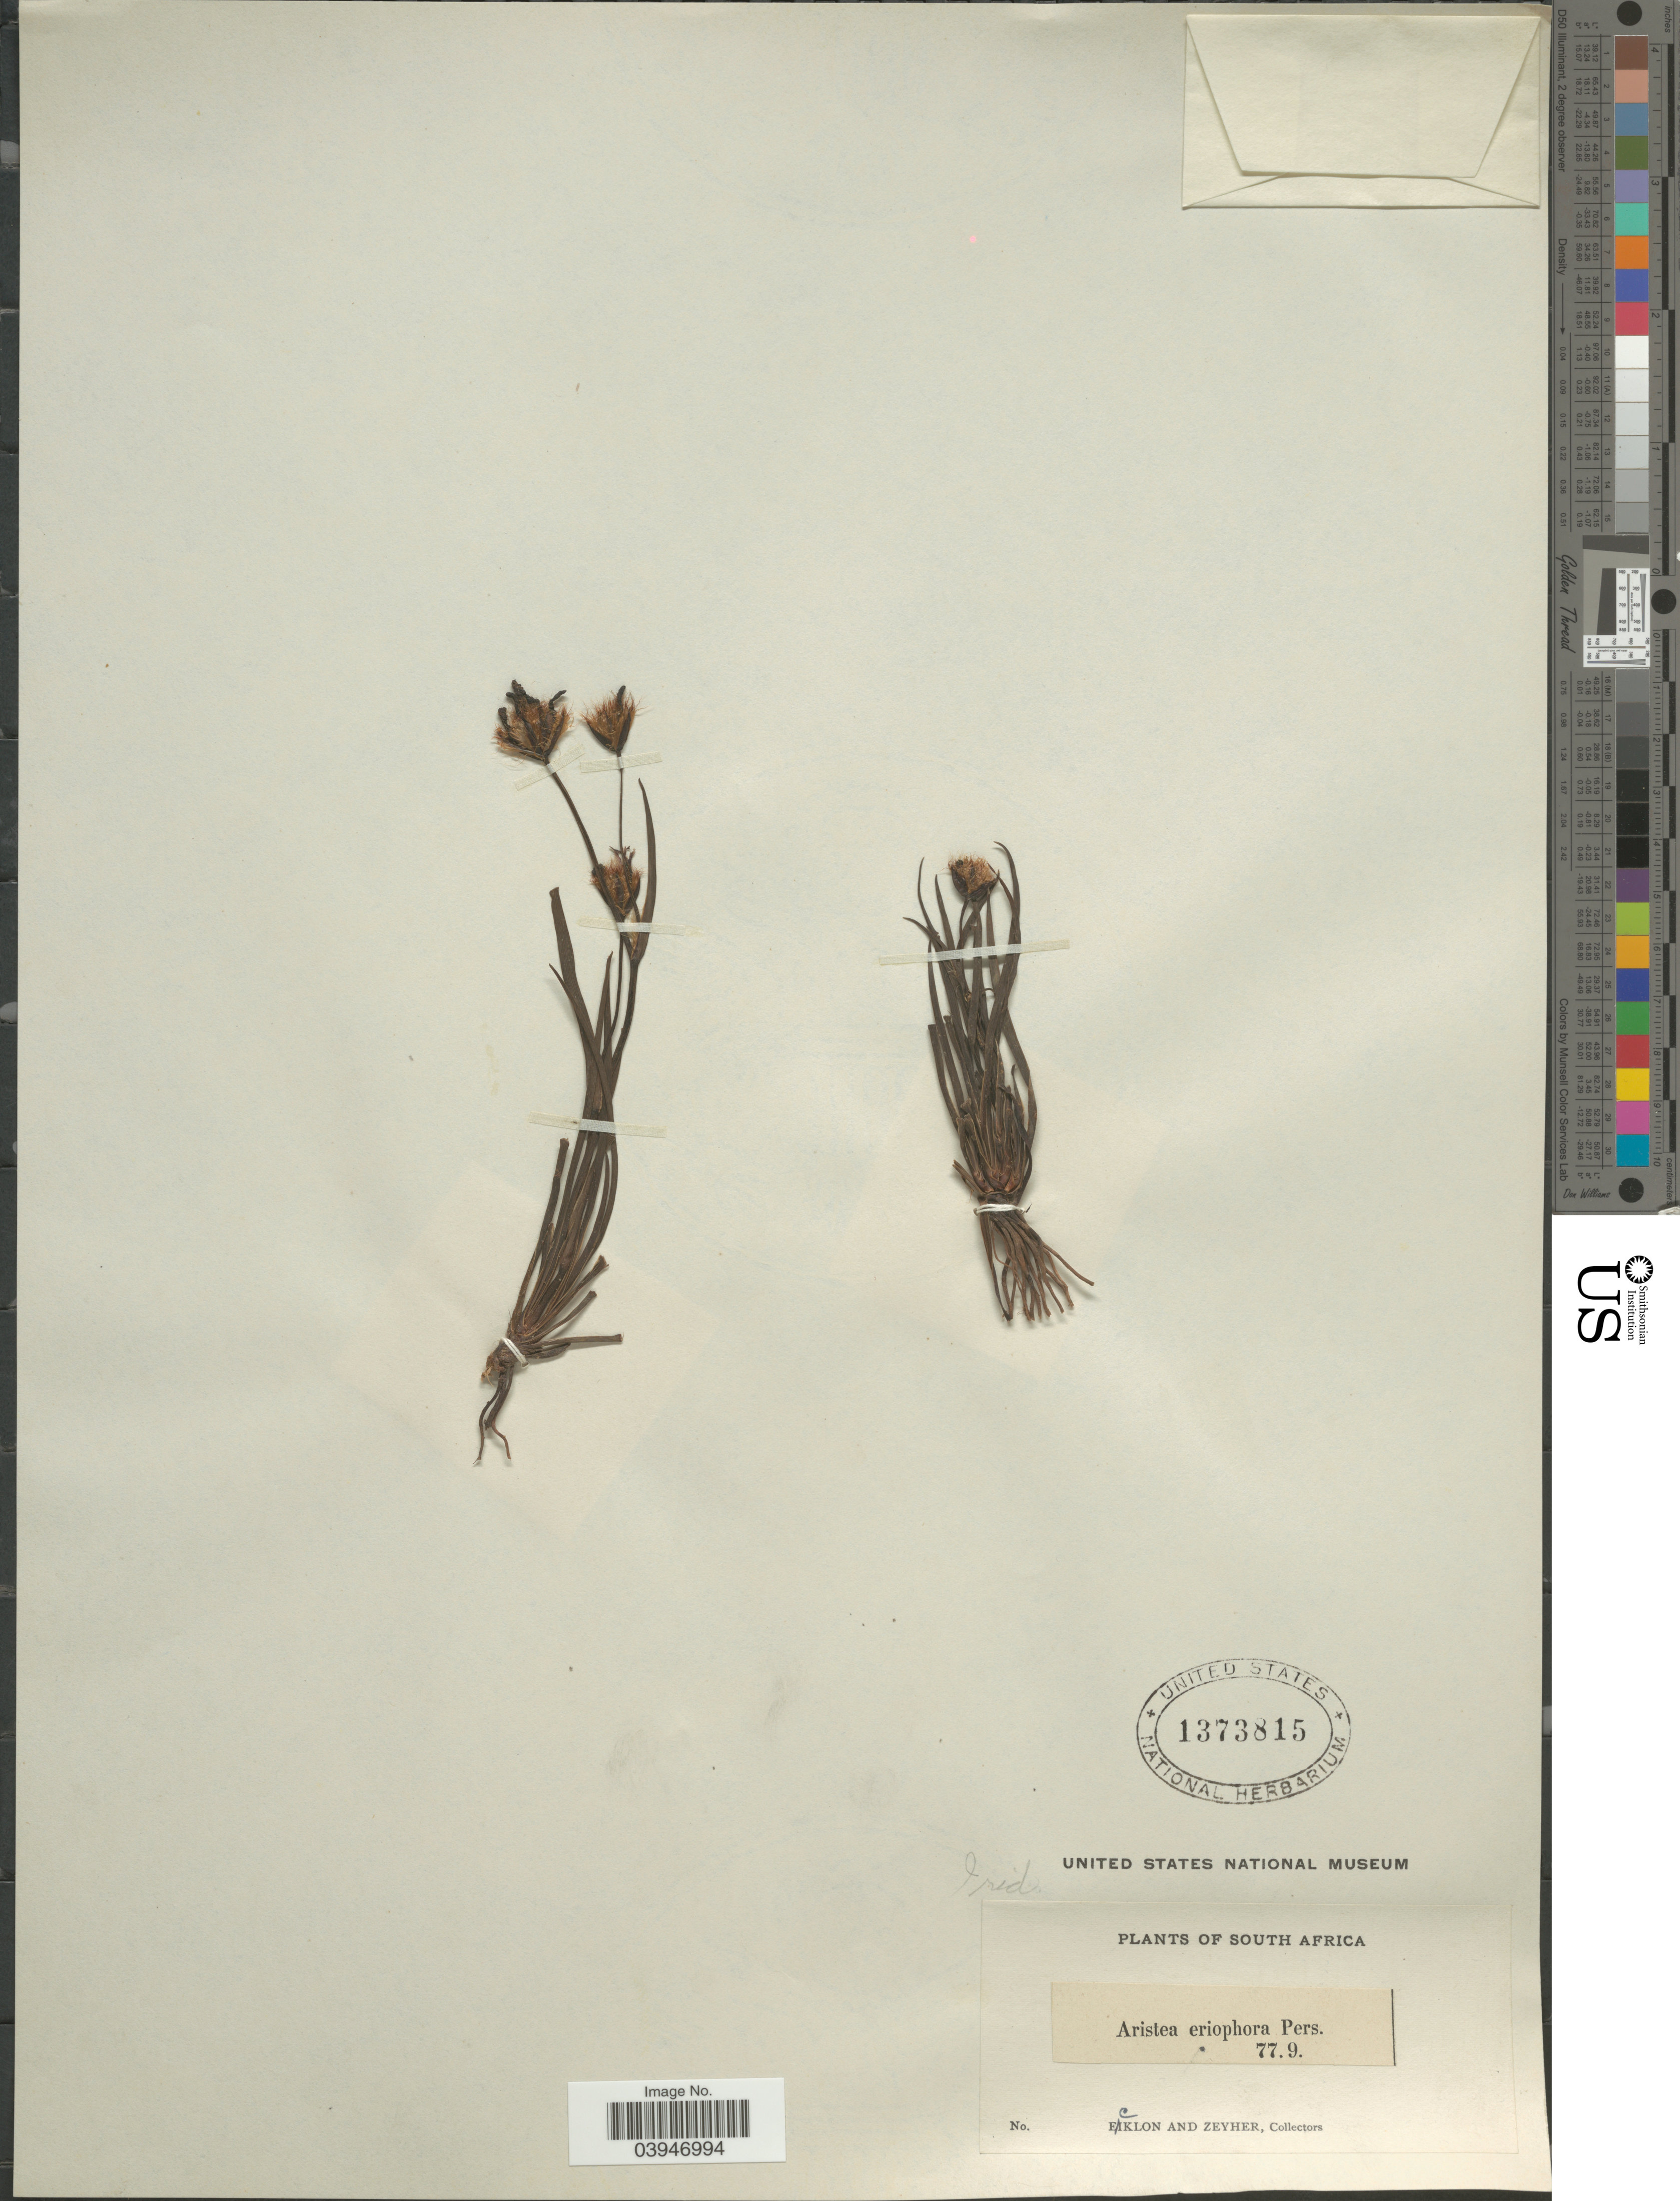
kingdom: Plantae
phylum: Tracheophyta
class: Liliopsida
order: Asparagales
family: Iridaceae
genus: Aristea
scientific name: Aristea eriophora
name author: Pers.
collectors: -. Ecklon & -. Zeyher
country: South Africa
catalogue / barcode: US 1373815